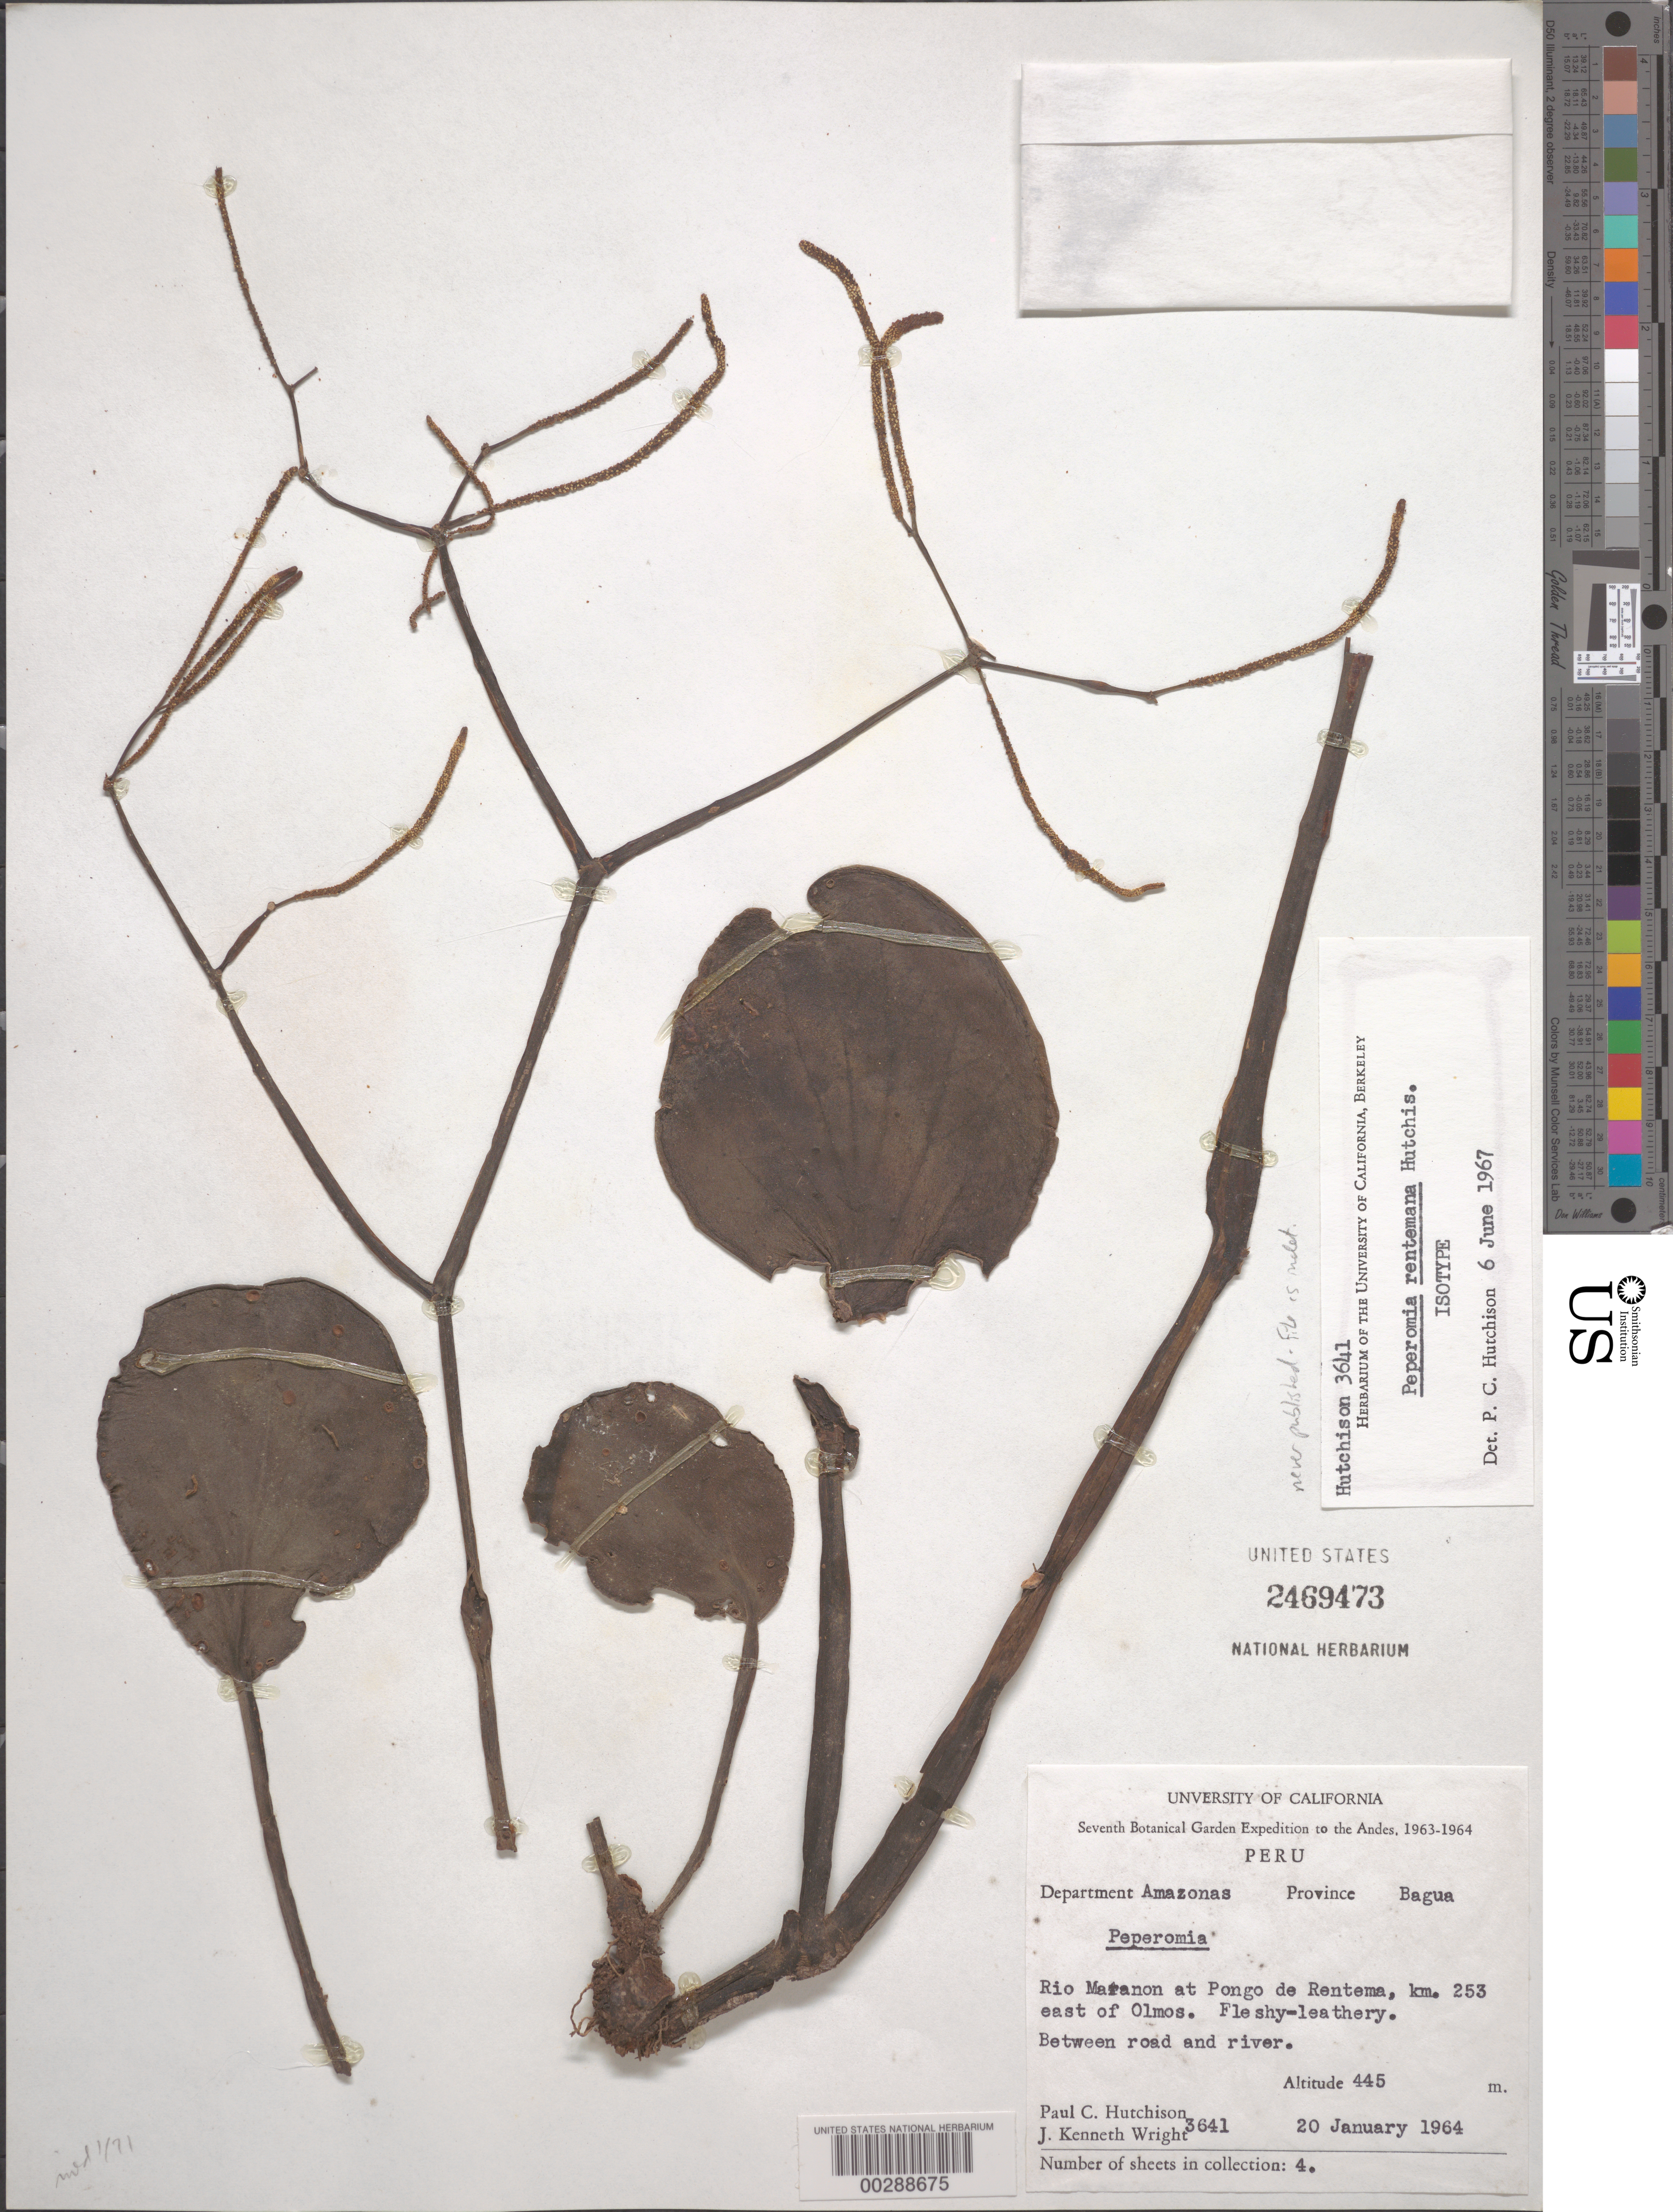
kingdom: Plantae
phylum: Tracheophyta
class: Magnoliopsida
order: Piperales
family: Piperaceae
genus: Peperomia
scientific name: Peperomia sp.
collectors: P. C. Hutchison & J. K. Wright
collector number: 3641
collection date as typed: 20 Jan 1964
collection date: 1964-01-20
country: Peru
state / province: Amazonas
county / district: Bagua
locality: Río Maranon at Pongo de Rentema, Km 253 E of Olmos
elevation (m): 1600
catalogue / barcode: US 2469473